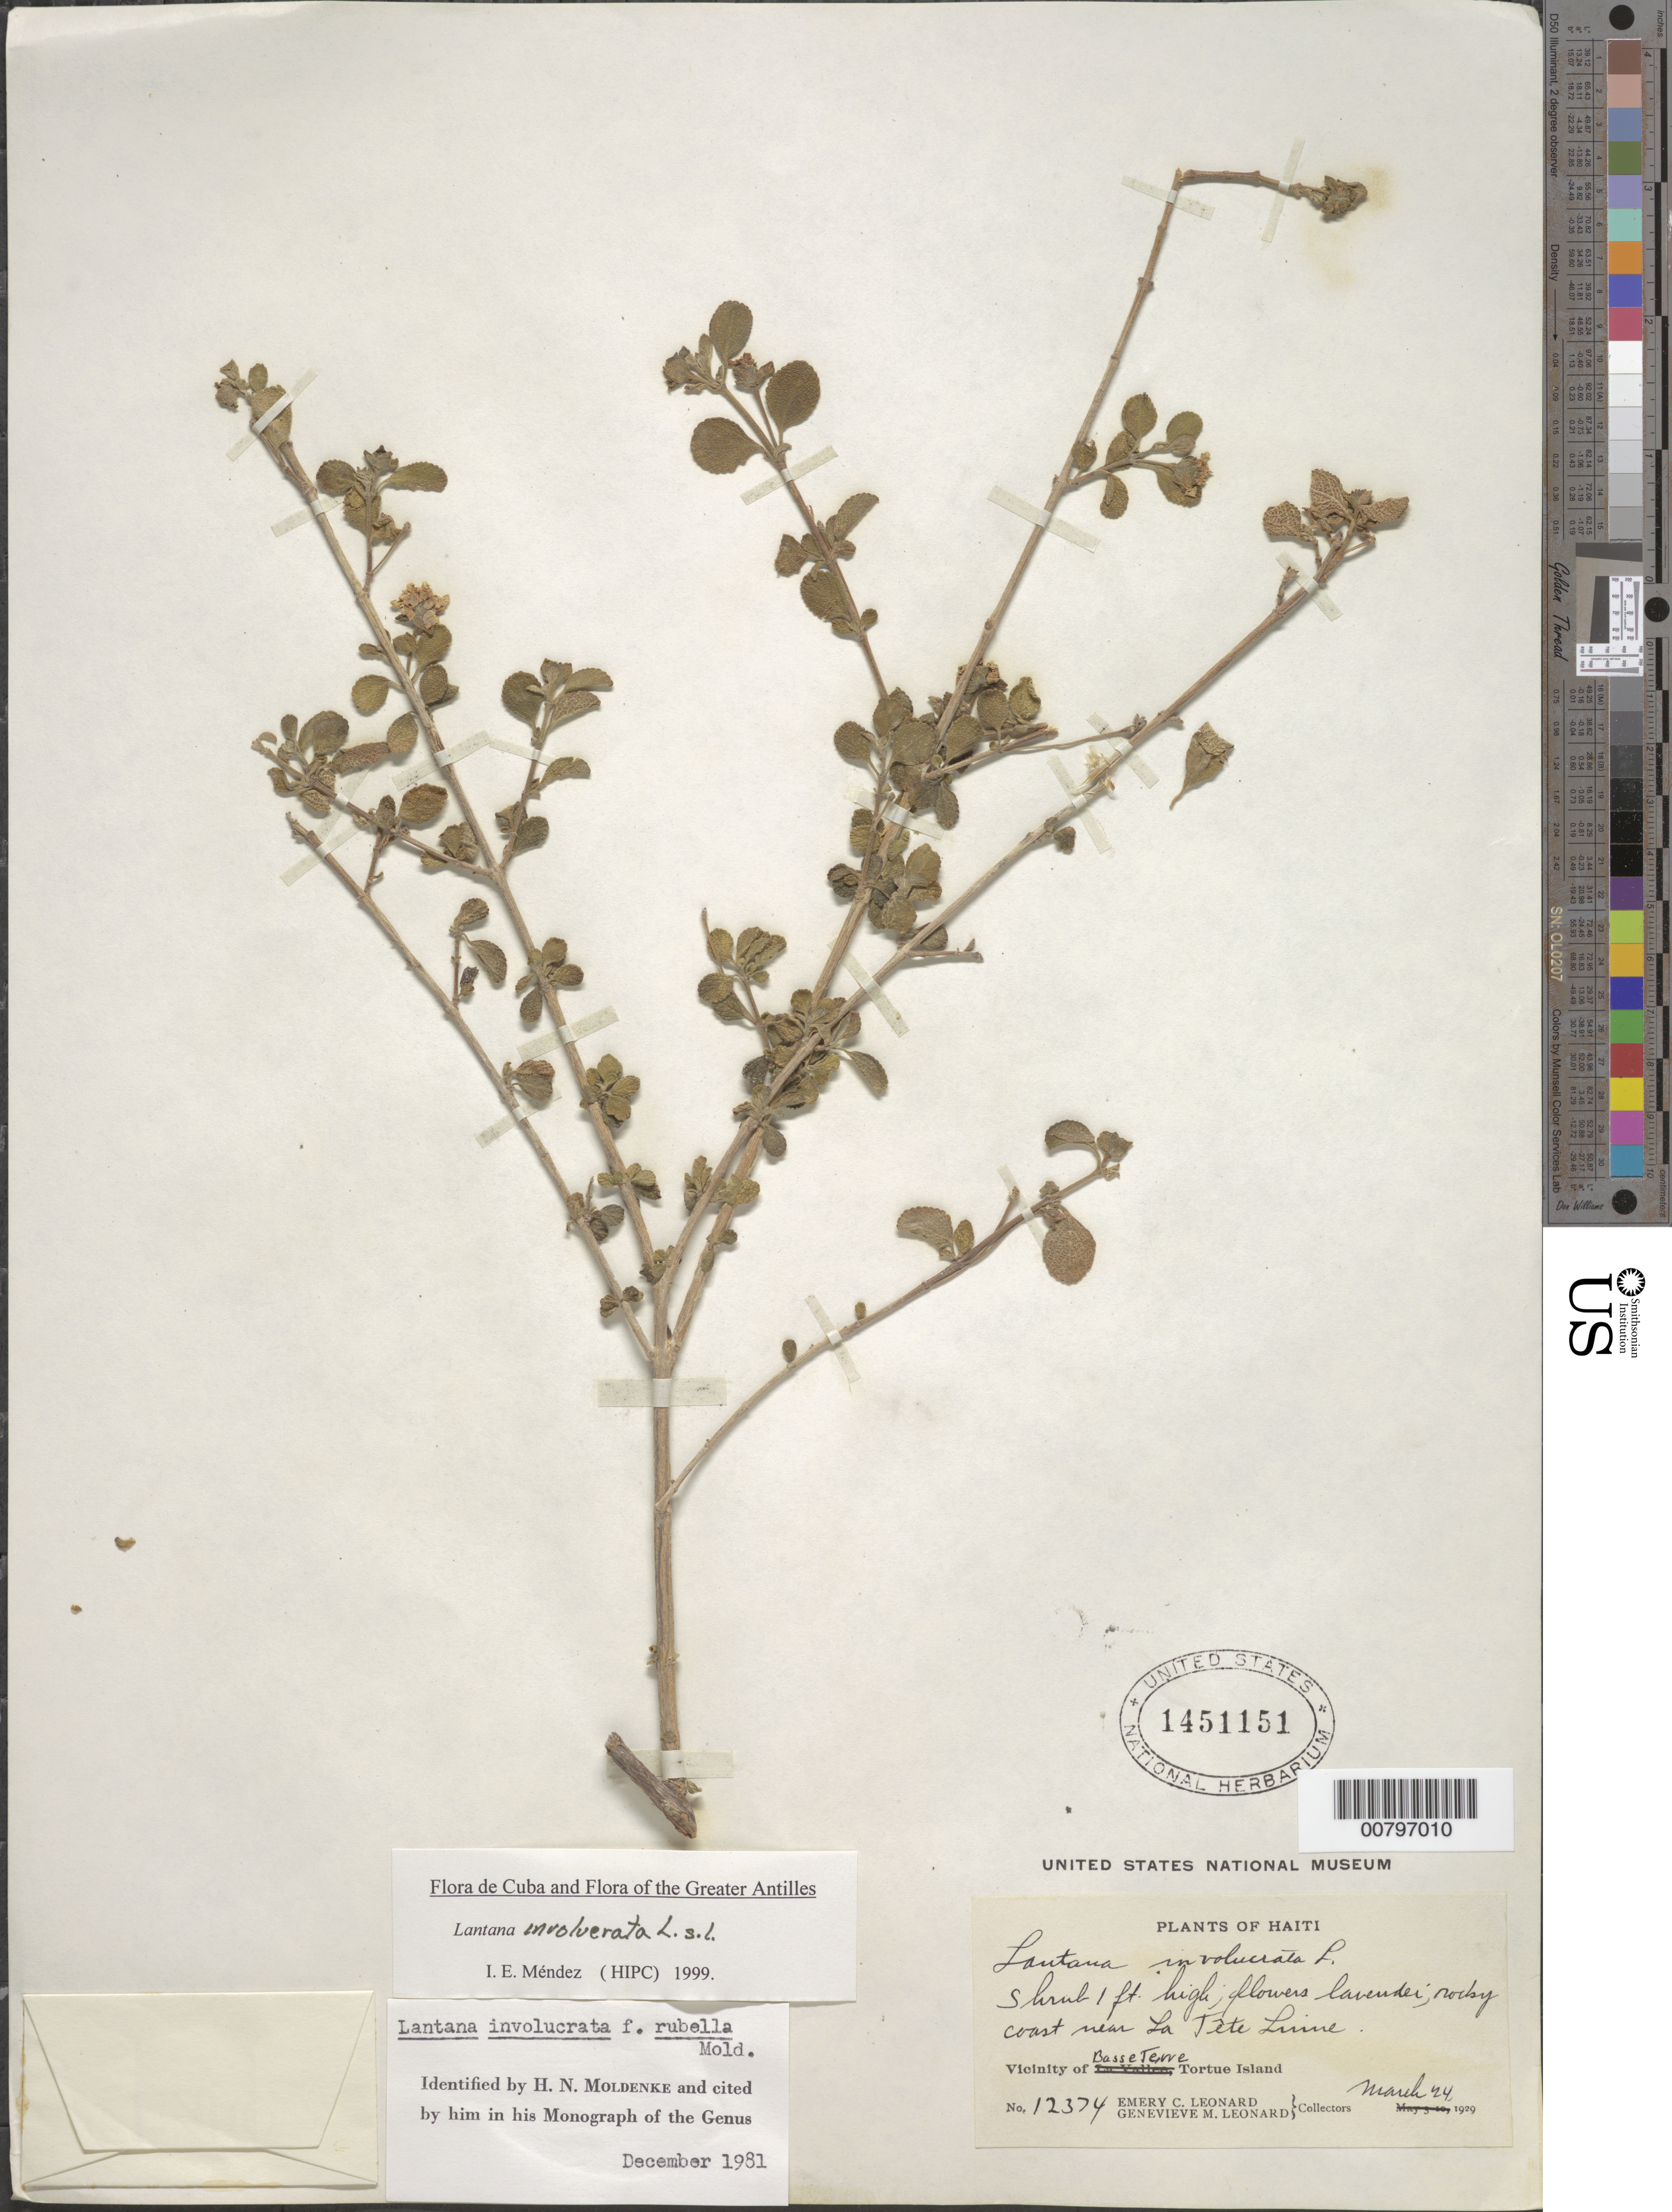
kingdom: Plantae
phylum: Tracheophyta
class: Magnoliopsida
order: Lamiales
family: Verbenaceae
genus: Lantana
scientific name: Lantana involucrata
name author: L.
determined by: Méndez, Isidro E., (HIPC)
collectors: E. C. Leonard & G. M. Leonard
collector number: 12374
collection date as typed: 24 Mar 1929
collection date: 1929-03-24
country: Haiti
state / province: Nord-Ouest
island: Île de la Tortue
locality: Vicinity of Basseterre, near La Tête Lirine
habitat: Rocky coast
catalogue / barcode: US 1451151